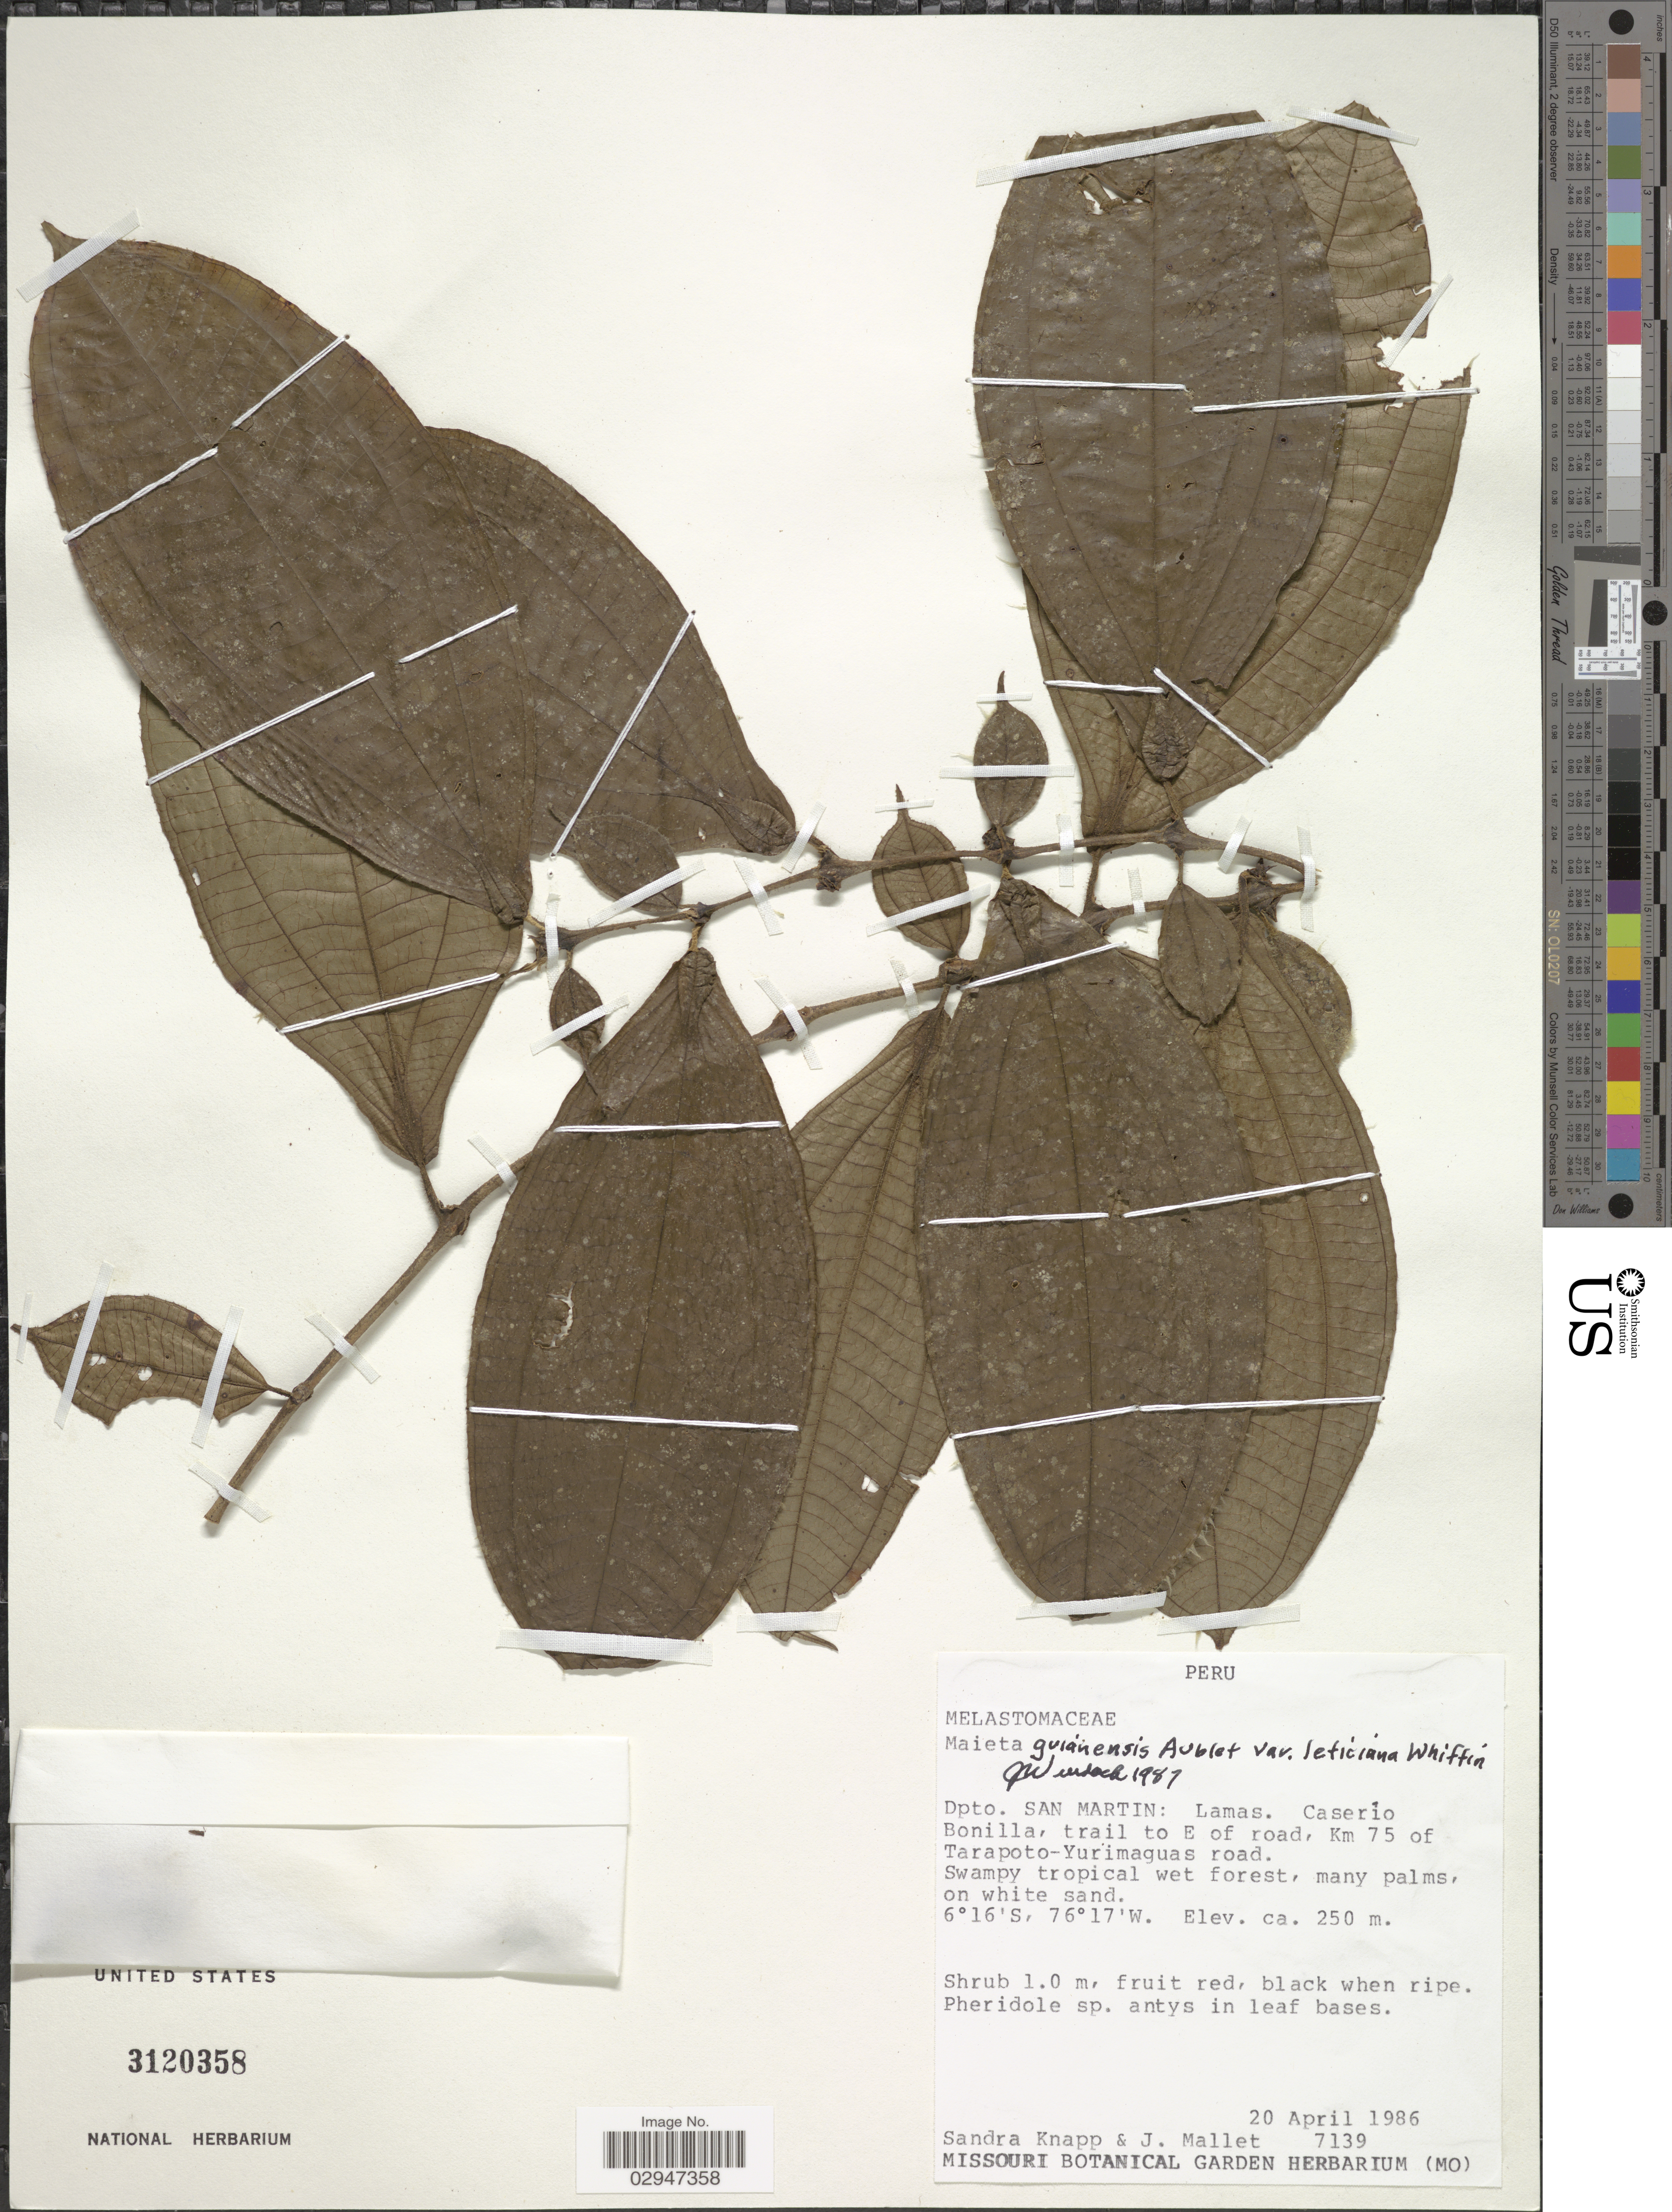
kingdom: Plantae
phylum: Tracheophyta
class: Magnoliopsida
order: Myrtales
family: Melastomataceae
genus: Maieta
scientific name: Maieta guianensis var. leticiana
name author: Whiffin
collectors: S. Knapp & J. Mallet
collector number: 7139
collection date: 1986-04-20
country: Peru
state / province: San Martín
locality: Dpto. San Martin: Lamas. Caserío Bonilla, trail to E of road, Km 75 of Tarapoto-Yurimaguas road.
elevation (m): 250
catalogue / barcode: US 3120358